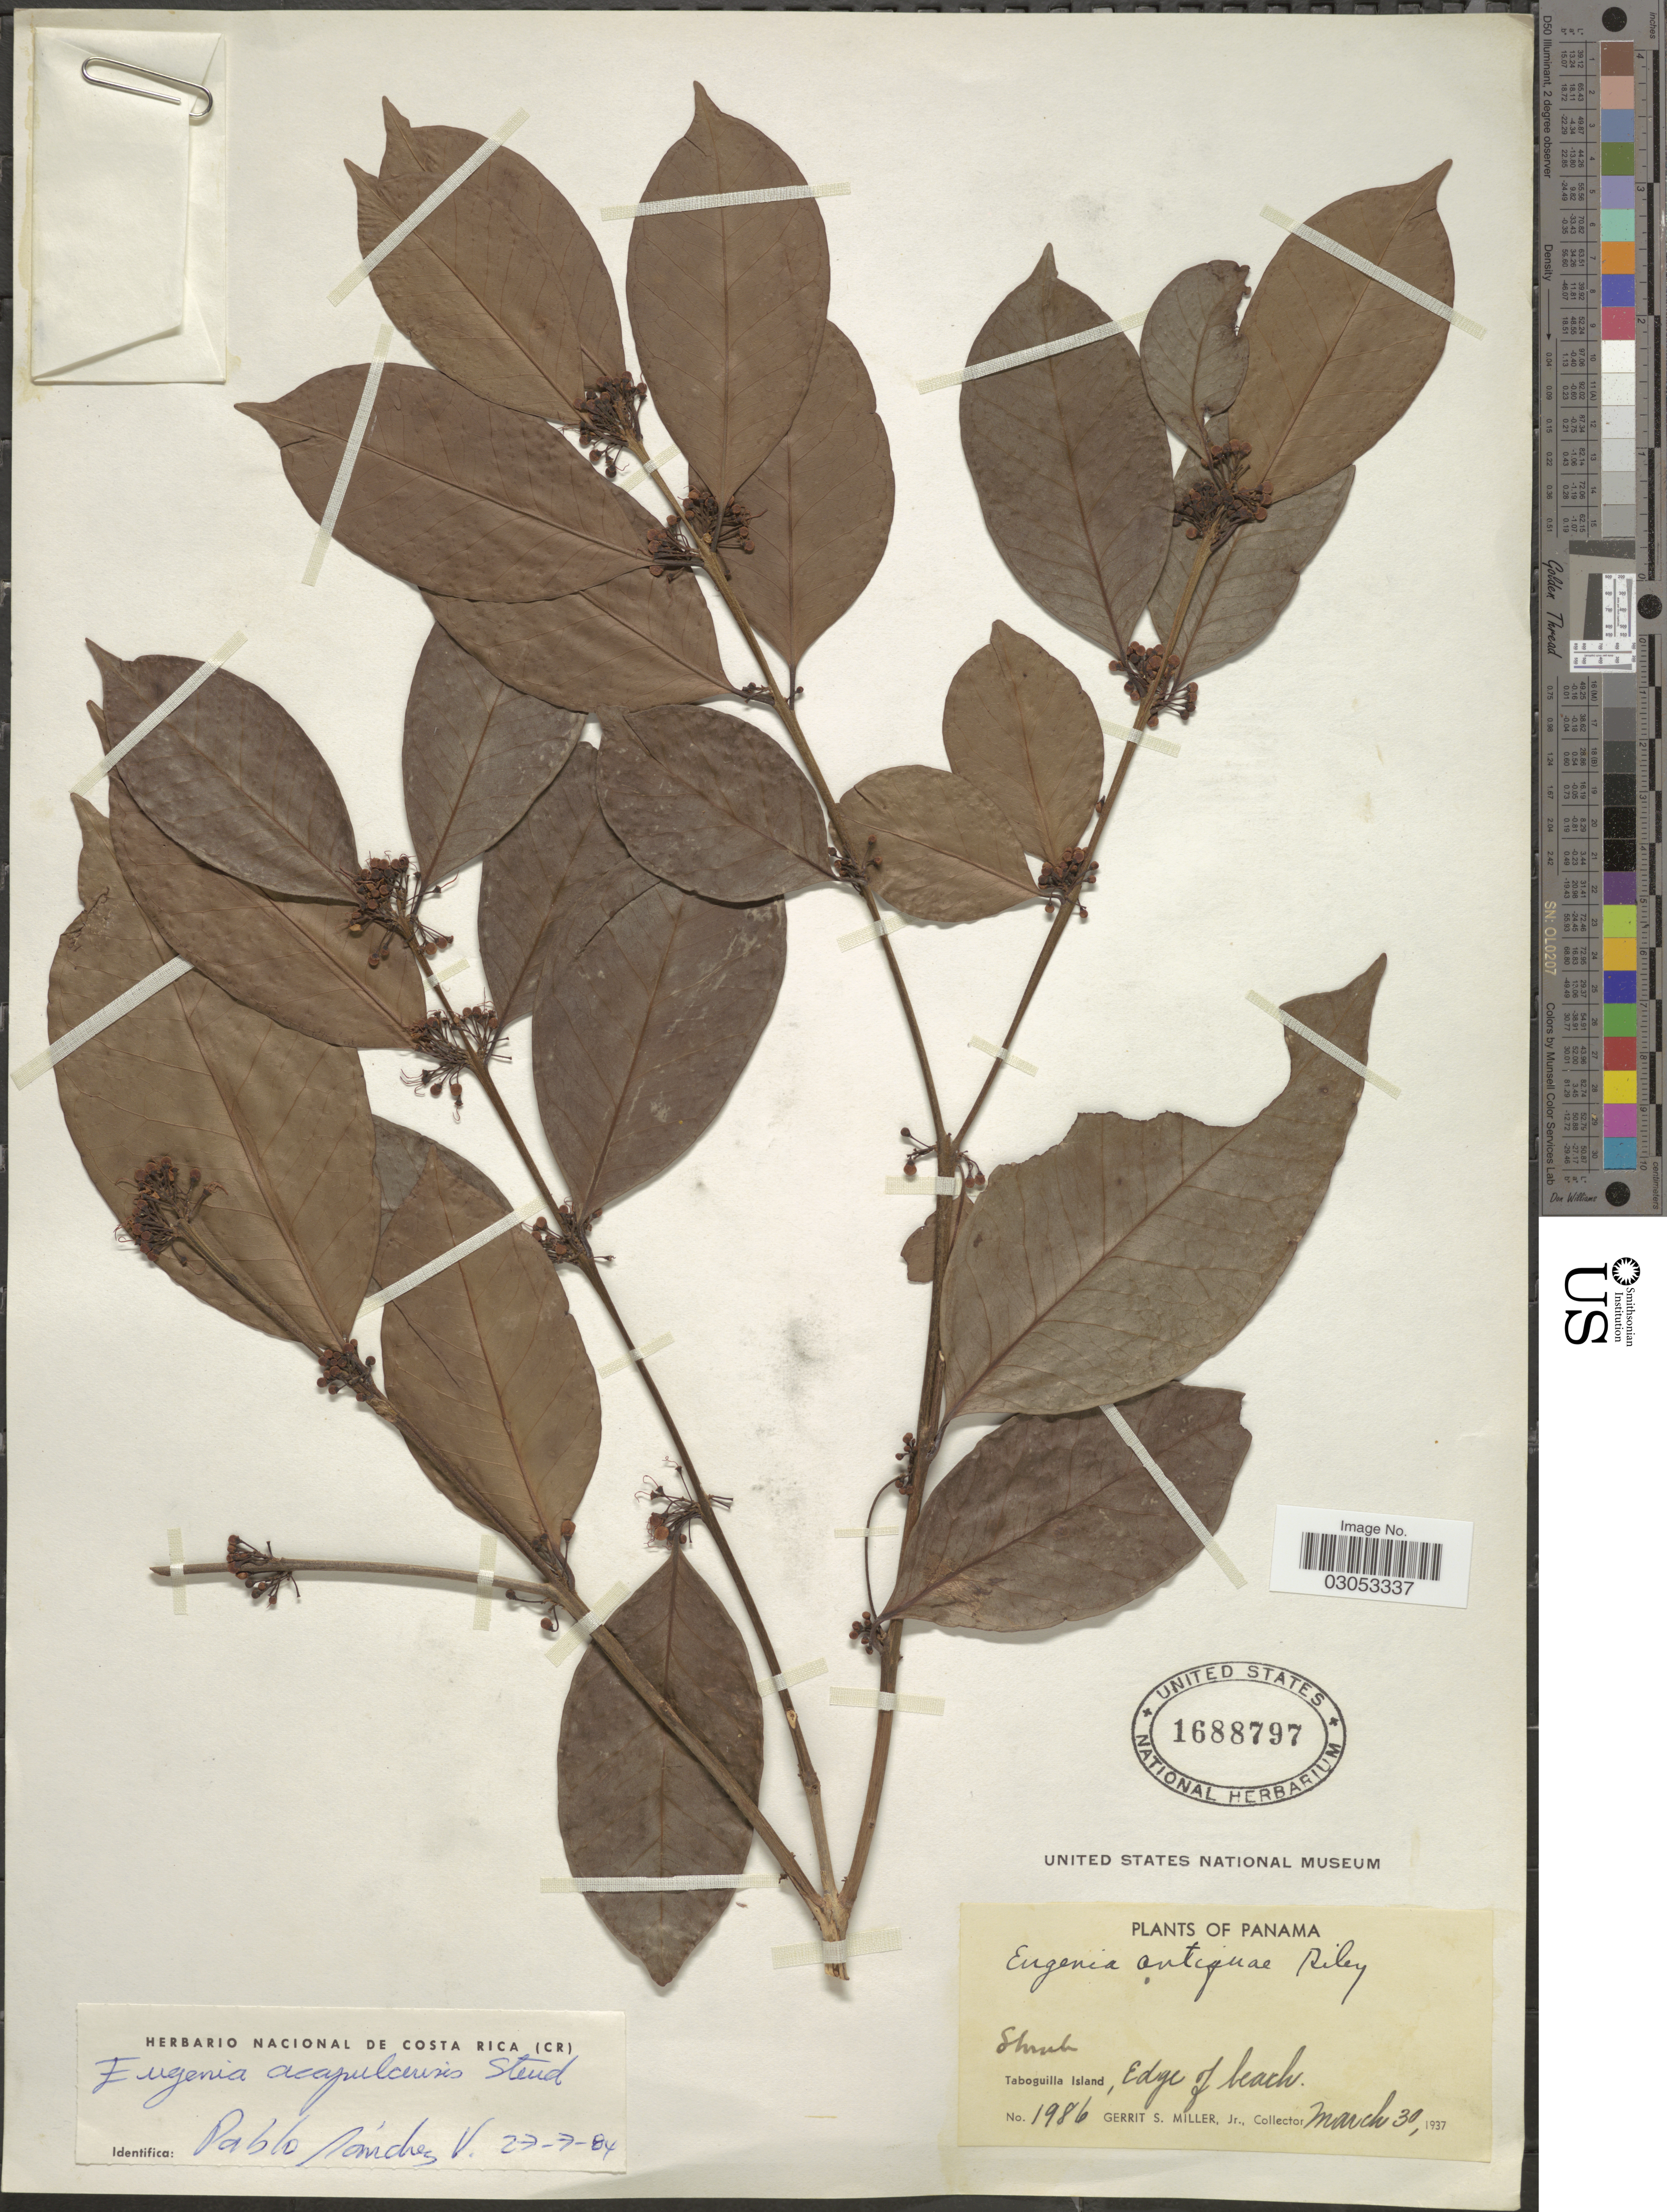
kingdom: Plantae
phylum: Tracheophyta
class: Magnoliopsida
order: Myrtales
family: Myrtaceae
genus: Eugenia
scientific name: Eugenia acapulcensis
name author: Steud.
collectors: G. S. Miller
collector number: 1986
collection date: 1937-03-30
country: Panama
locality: Taboguilla Island, Edge of beach.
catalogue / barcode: US 1688797